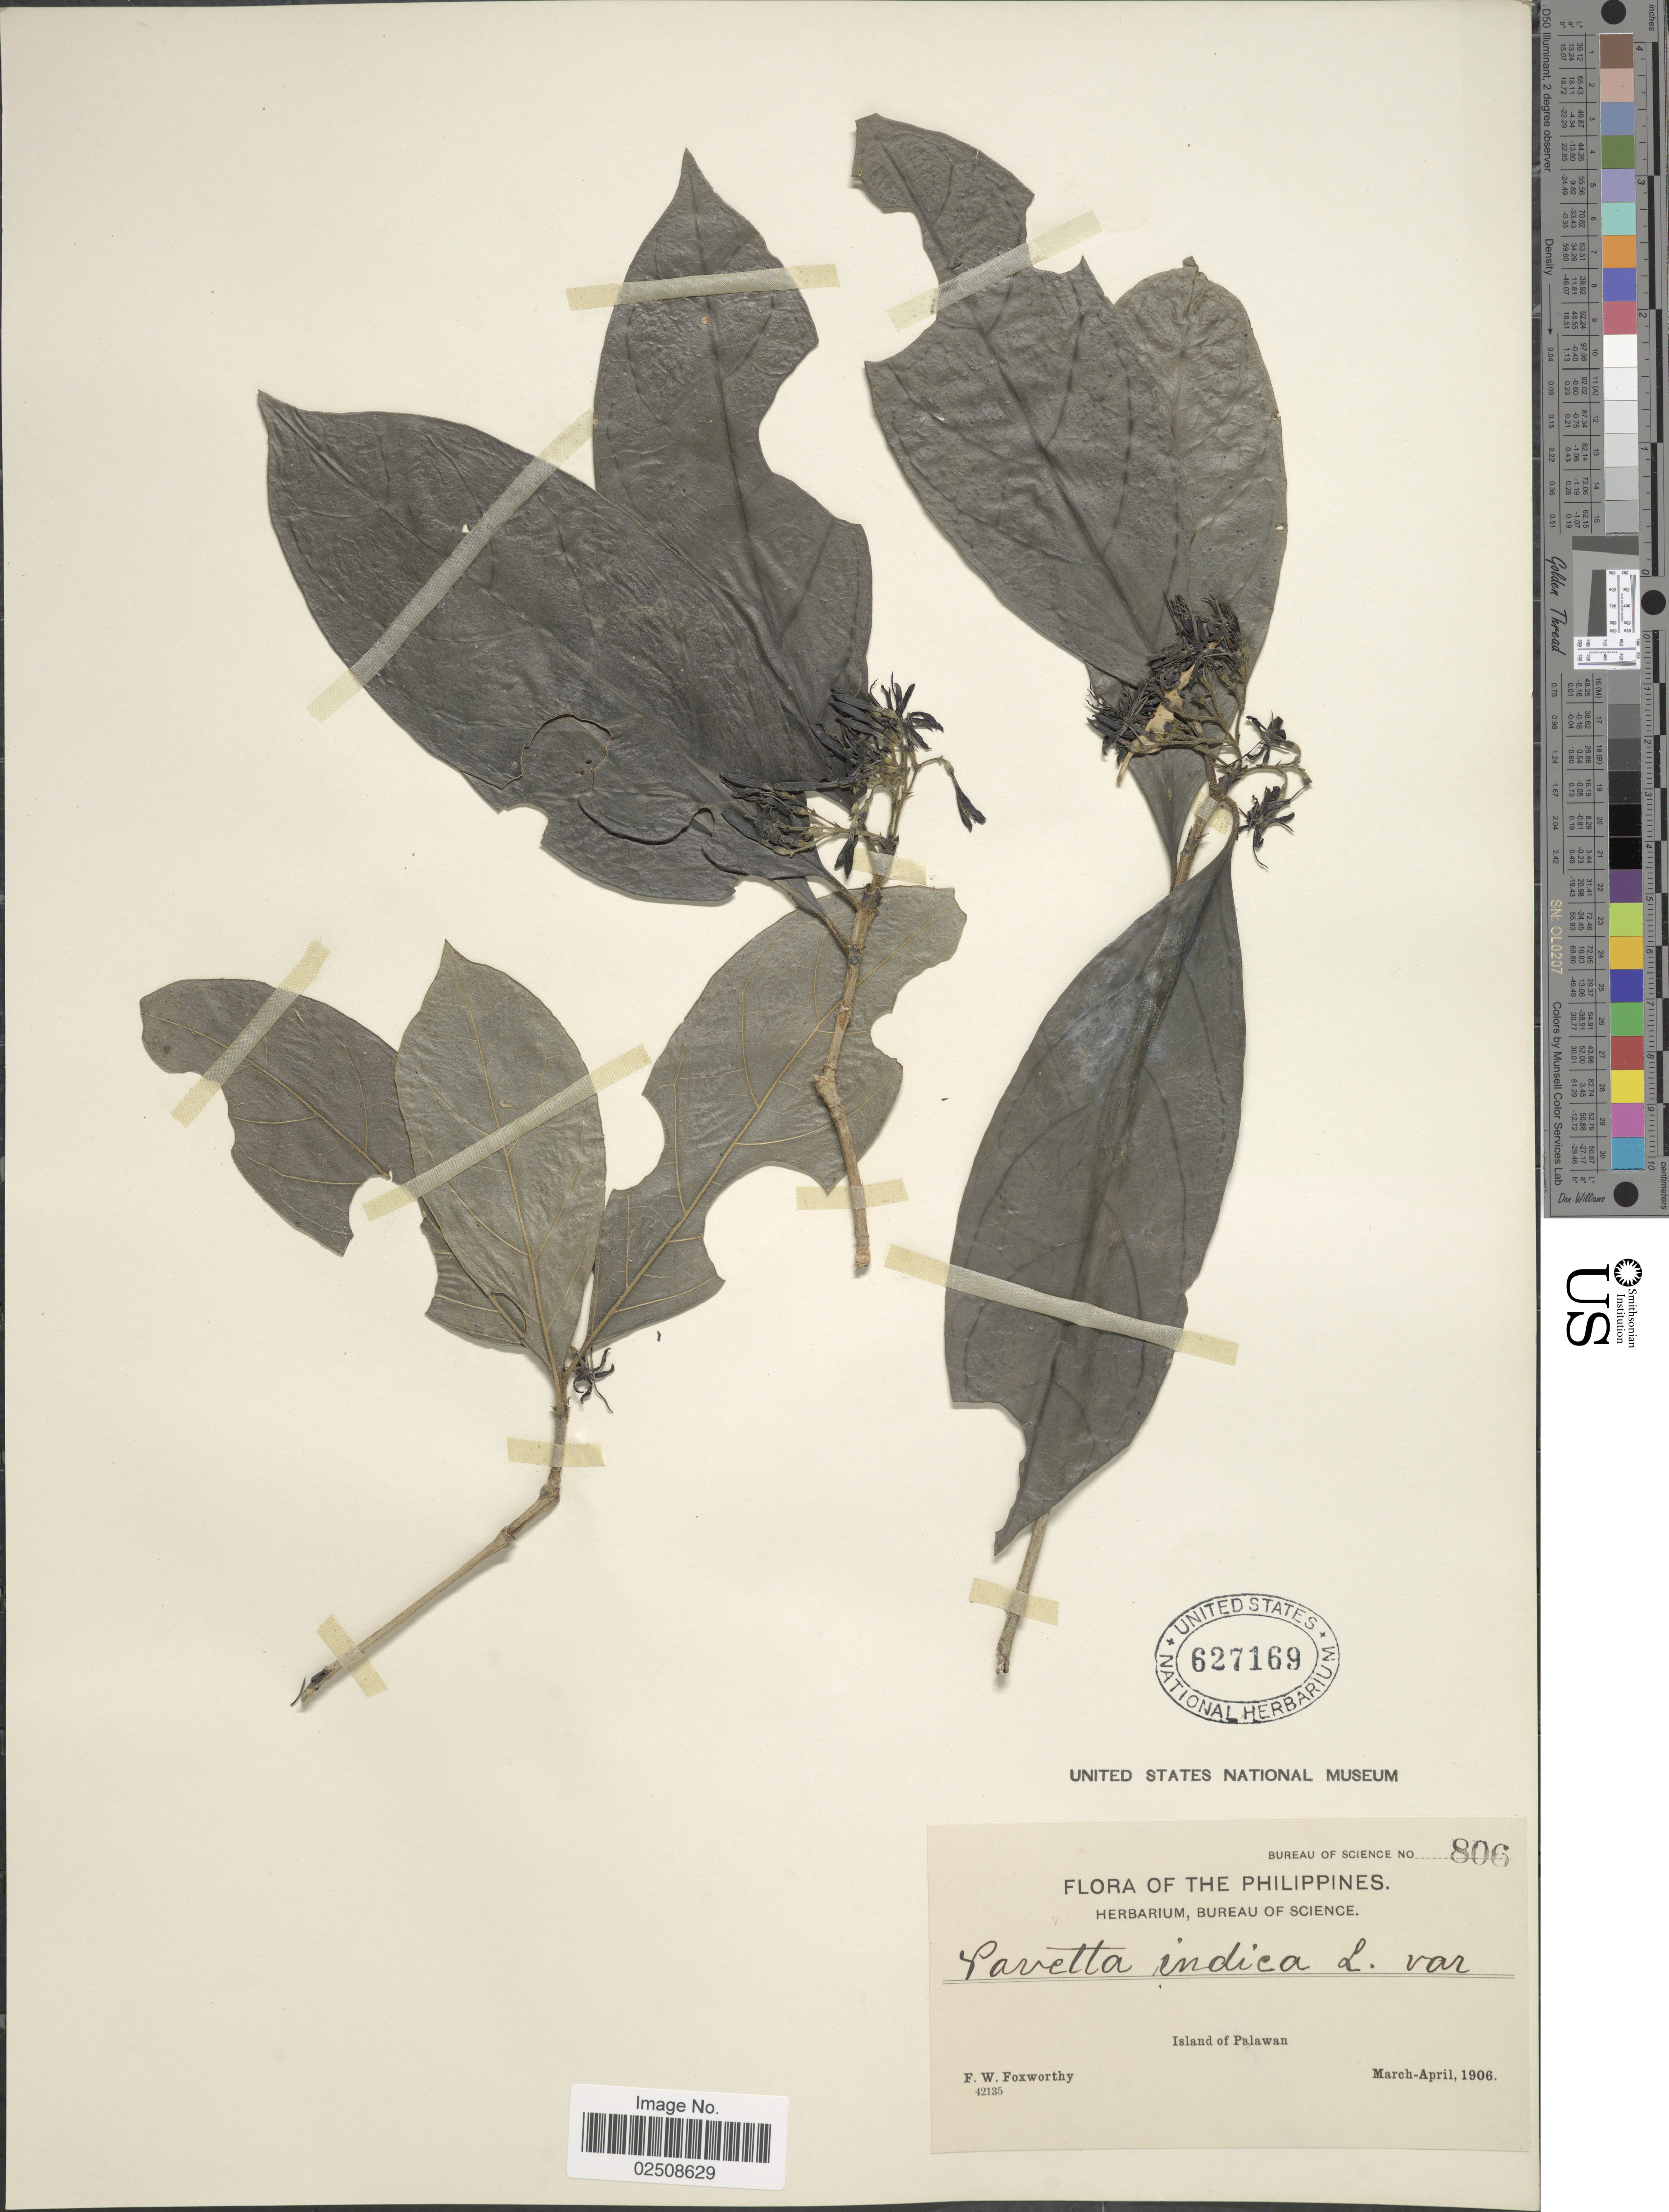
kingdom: Plantae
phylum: Tracheophyta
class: Magnoliopsida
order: Gentianales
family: Rubiaceae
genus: Pavetta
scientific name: Pavetta indica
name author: L.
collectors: F. W. Foxworthy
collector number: Bureau of Science 806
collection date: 1906-03/1906-04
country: Philippines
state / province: Mimaropa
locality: Island of Palawan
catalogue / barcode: US 627169